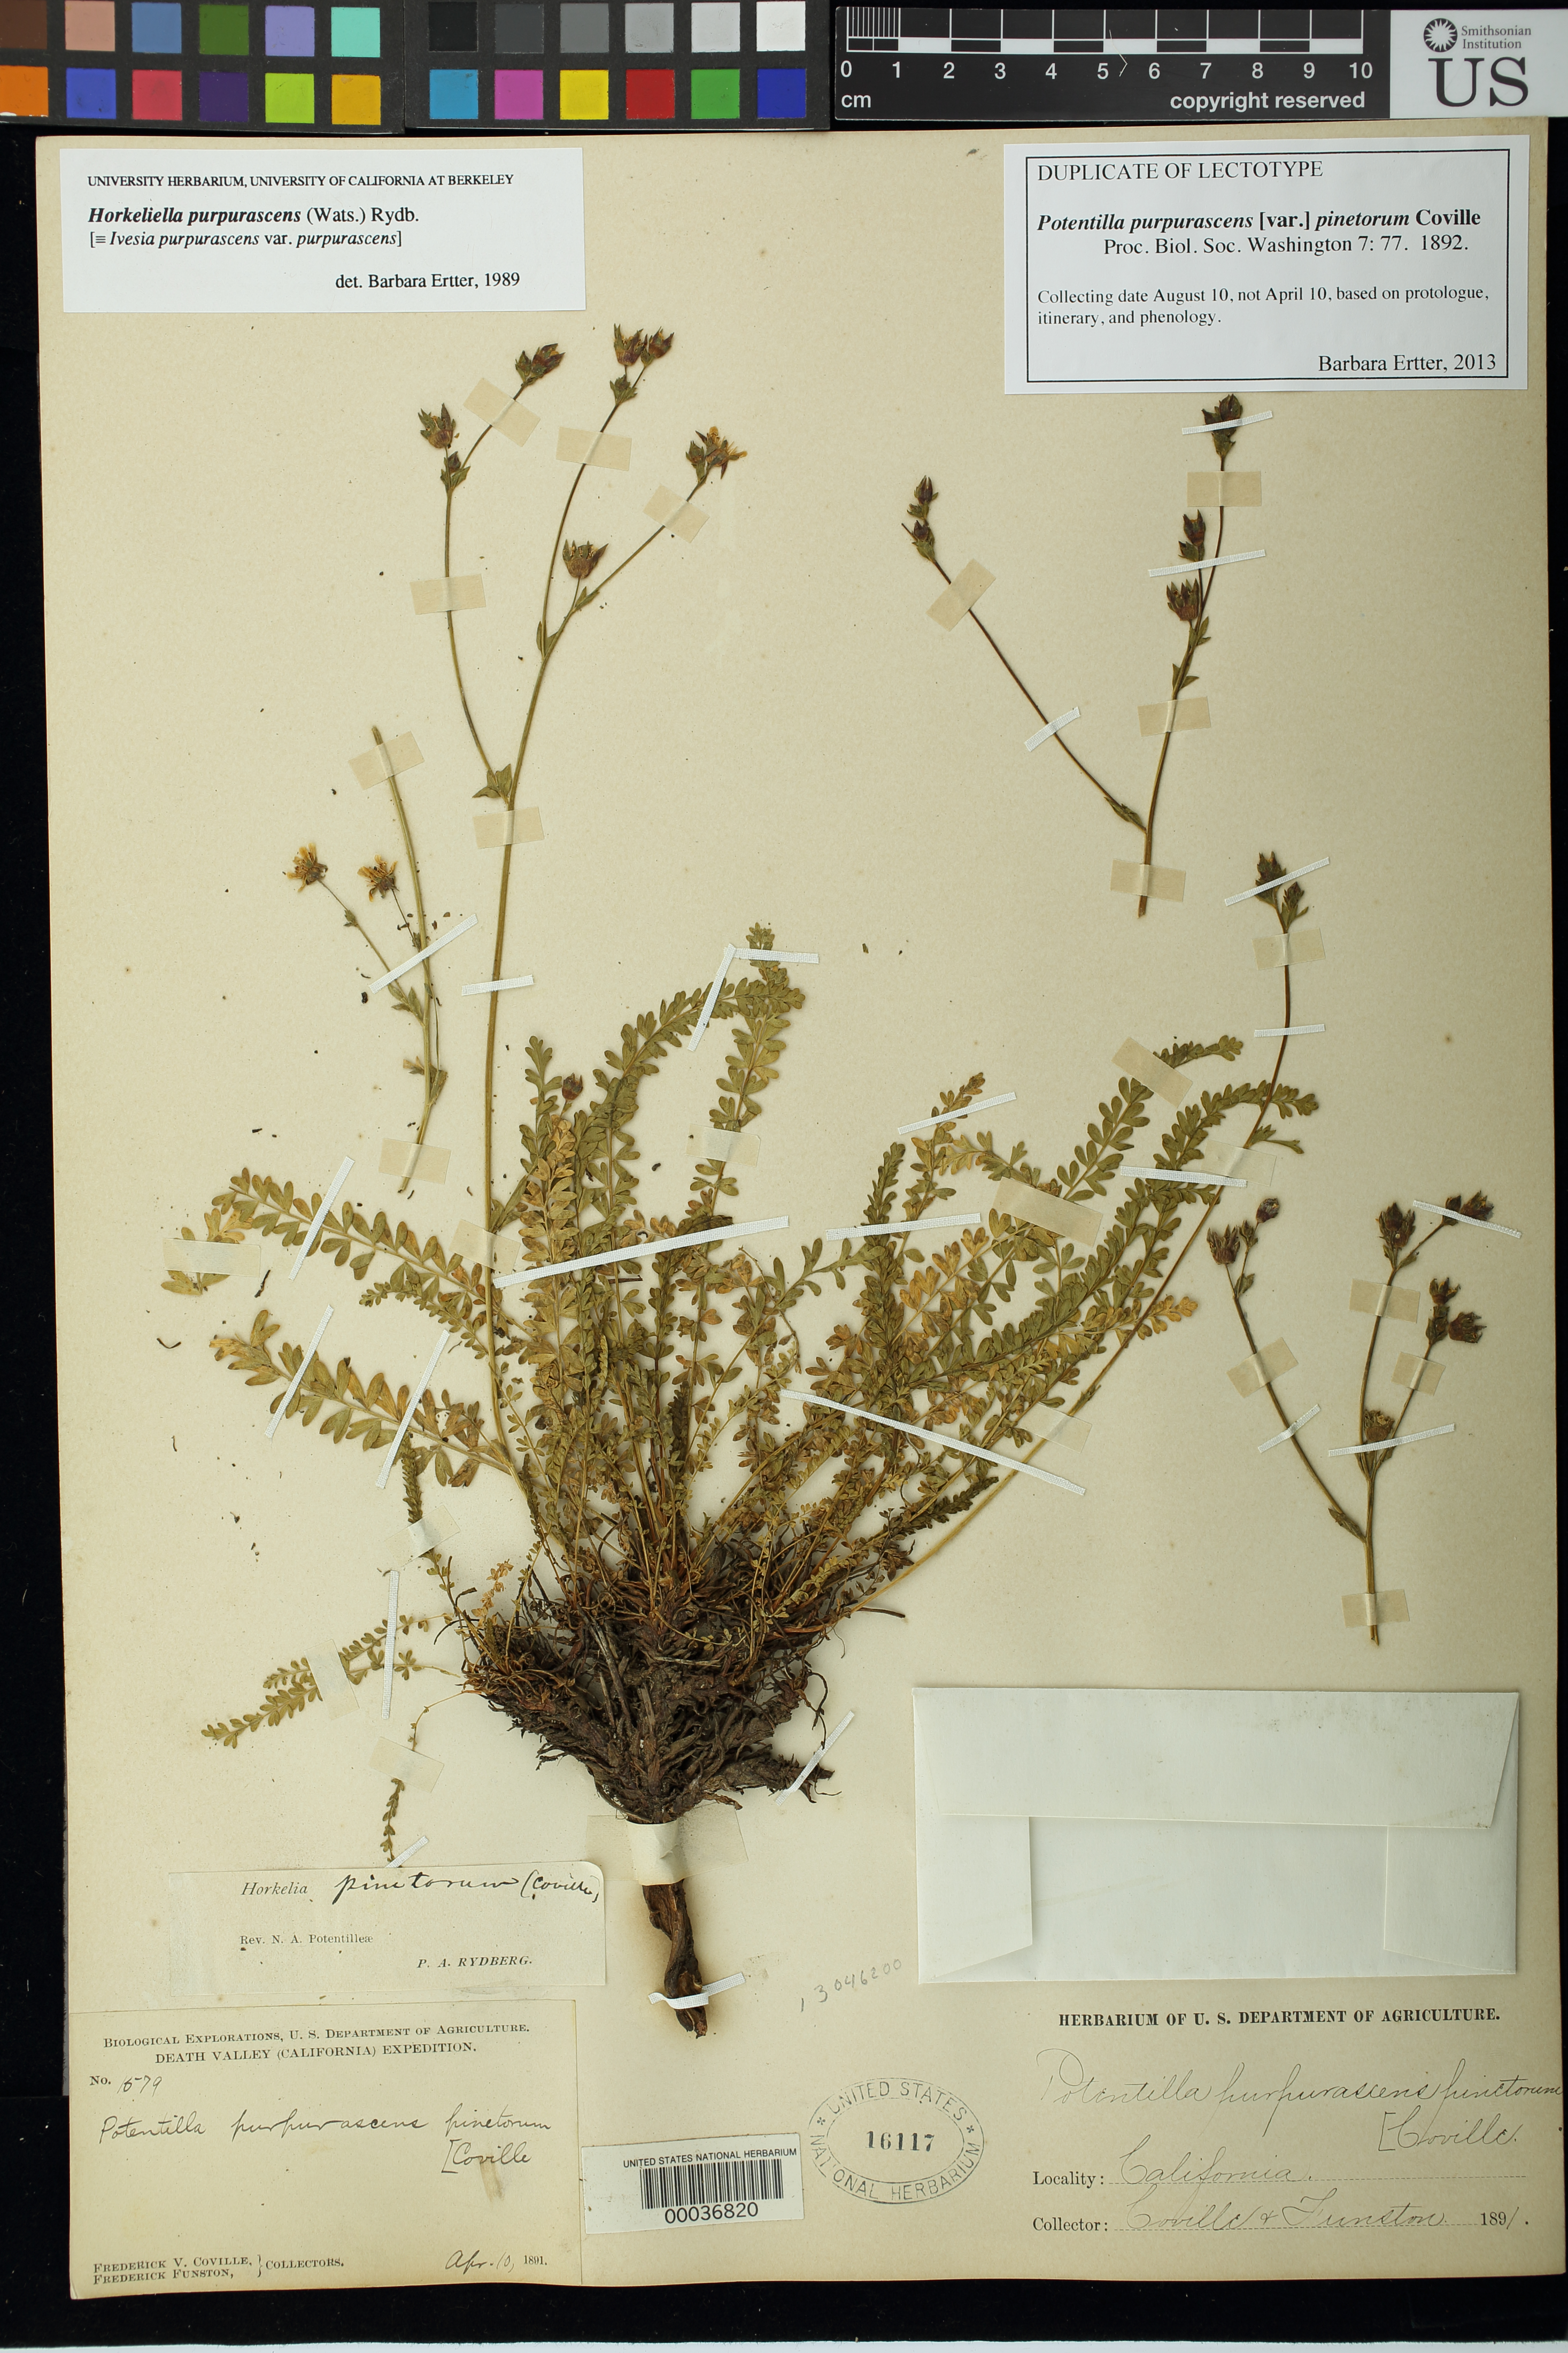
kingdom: Plantae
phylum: Tracheophyta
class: Magnoliopsida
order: Rosales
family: Rosaceae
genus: Potentilla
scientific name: Potentilla purpurascens var. pinetorum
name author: Coville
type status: Type Collection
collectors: F. V. Coville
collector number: Death Valley Exped. 1579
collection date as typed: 10 Apr 1891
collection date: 1891-04-10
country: United States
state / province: California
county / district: Tulare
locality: Valley of the North Fork of Kern River, Tulare County. Lyon Meadow, on the trail between Mineral King & Kern River. [locality varies slightly on duplicates]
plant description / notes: Protologue cites "Type specimen in the United States National Herbarium, No. 1579, Death Valley Expedition; collected August [error for April!] 10, 1891, at Trout Meadow, Sierra Nevada, Tulare County, California, by Frederick V. Coville". US has 3 original sheets of this collection (USNH 16116, 16117, 16118), none indicated as the type by Coville; USNH 16118 is annotated "lectotype (pending publication)" by B. Ertter (2013), the other 2 sheets as "duplicate of lectotype".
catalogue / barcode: US 16117